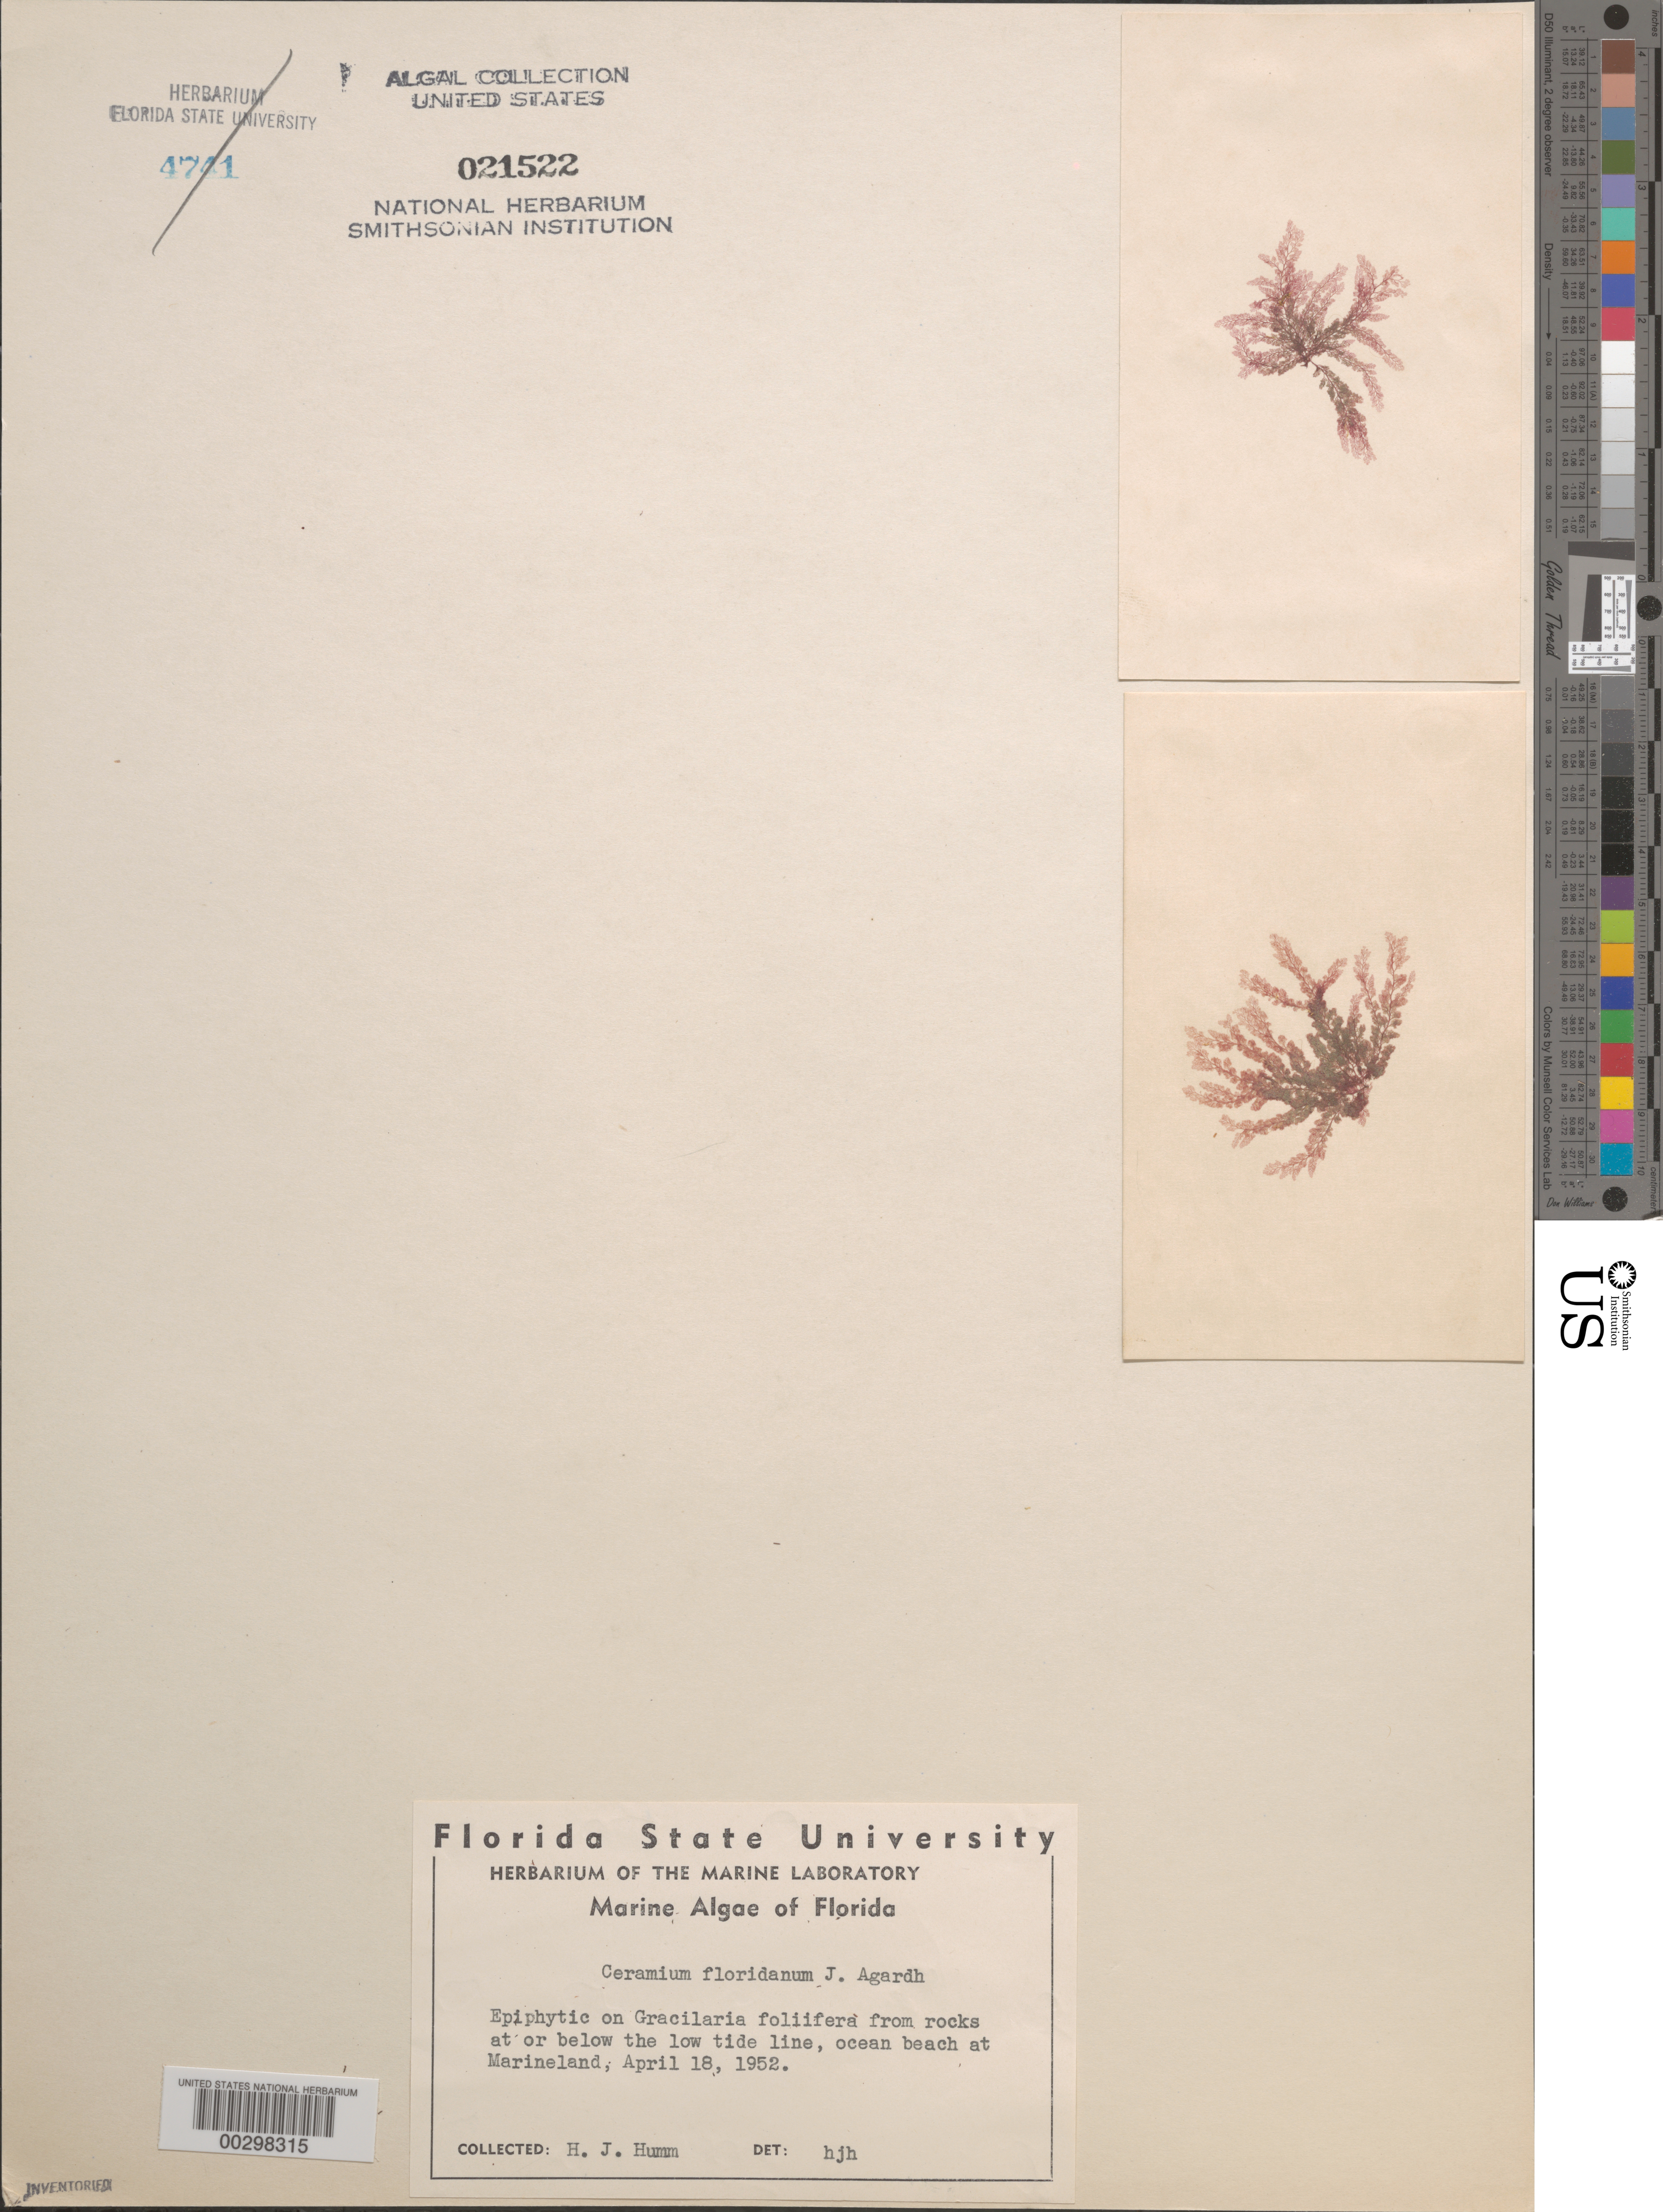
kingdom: Plantae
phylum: Rhodophyta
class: Florideophyceae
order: Ceramiales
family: Ceramiaceae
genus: Ceramium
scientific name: Ceramium floridanum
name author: J. Agardh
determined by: Humm, Harold J.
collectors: H. J. Humm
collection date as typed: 18 Apr 1952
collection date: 1952-04-18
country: United States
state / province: Florida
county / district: Flagler County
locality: Marineland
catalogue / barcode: US 21522